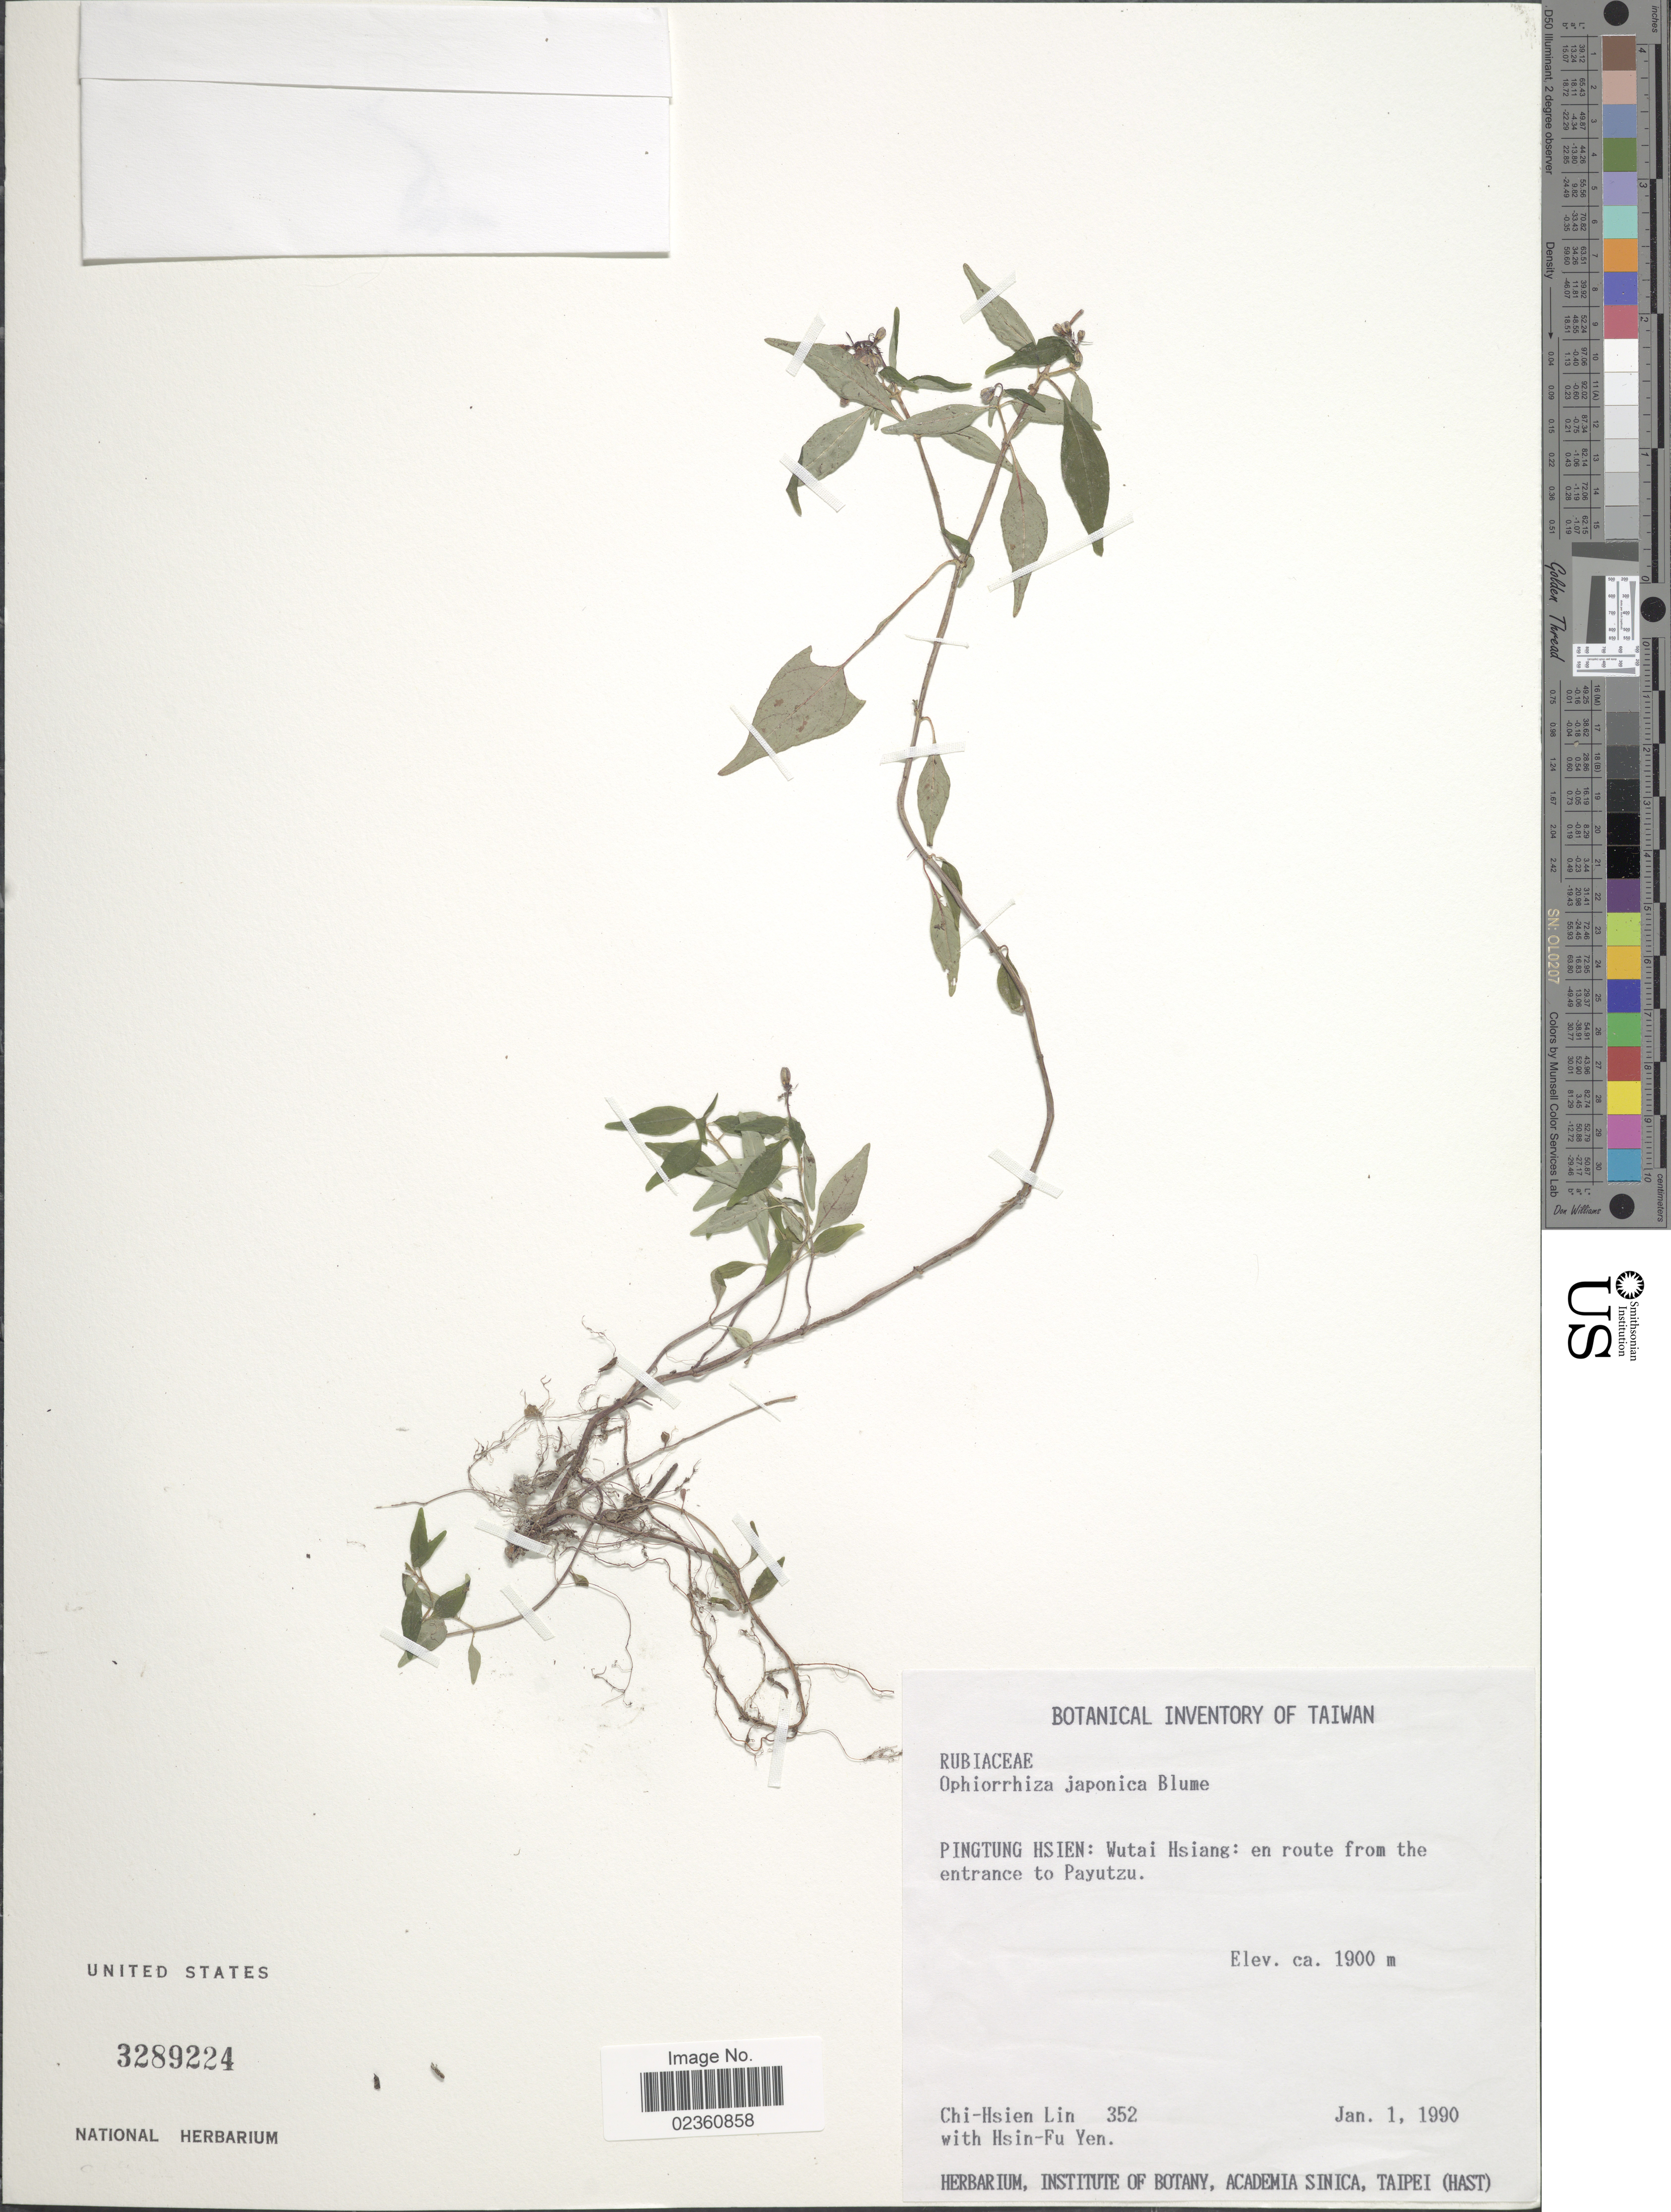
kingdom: Plantae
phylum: Tracheophyta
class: Magnoliopsida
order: Gentianales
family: Rubiaceae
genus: Ophiorrhiza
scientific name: Ophiorrhiza japonica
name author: Blume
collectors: C. Lin & H. Yen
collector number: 352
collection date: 1990-01-01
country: Taiwan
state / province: Pingtung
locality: Pingtung Hsien: Wutai Hsiang: en route from the entrance to Payutzu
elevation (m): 1900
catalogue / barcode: US 3289224